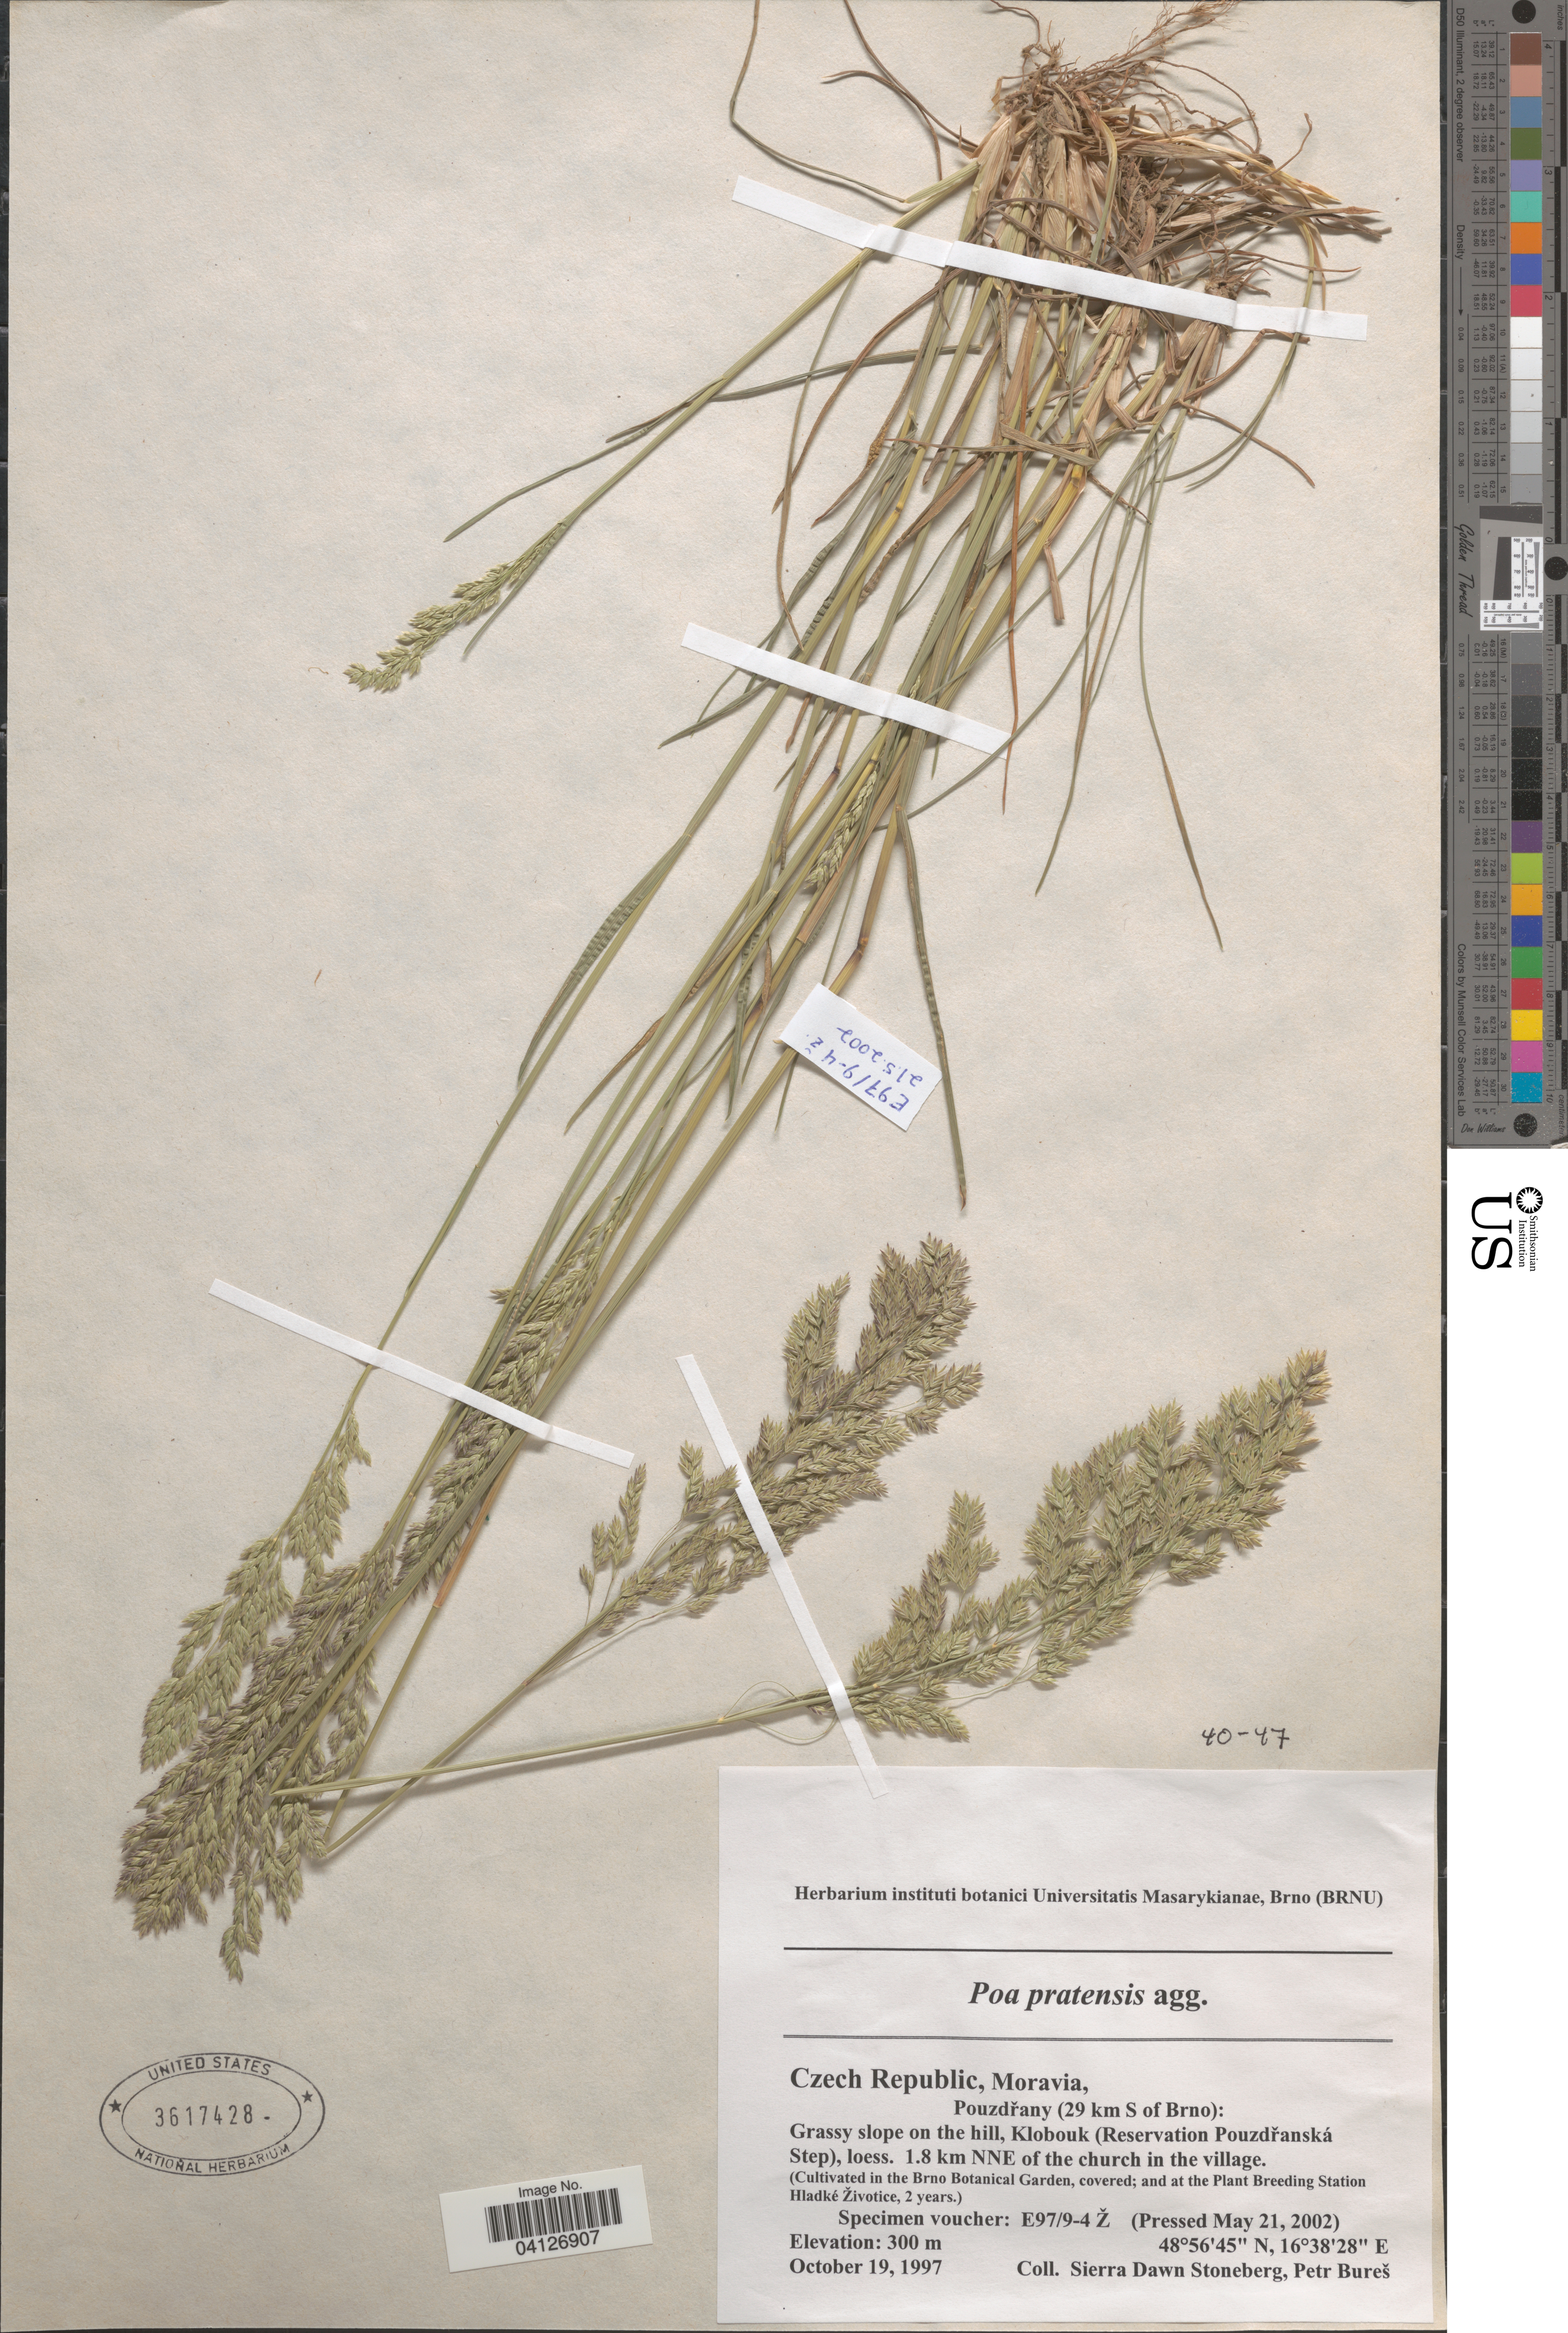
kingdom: Plantae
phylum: Tracheophyta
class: Liliopsida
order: Poales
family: Poaceae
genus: Poa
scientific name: Poa pratensis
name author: L.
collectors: Ex herb. instituti botanici Universitatis Masarykianae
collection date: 2002-05-21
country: Czechia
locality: In the Brno Botanical Garden, covered; and at the Plant Breeding Station Hladké Životice, 2 years.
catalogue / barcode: US 3617428